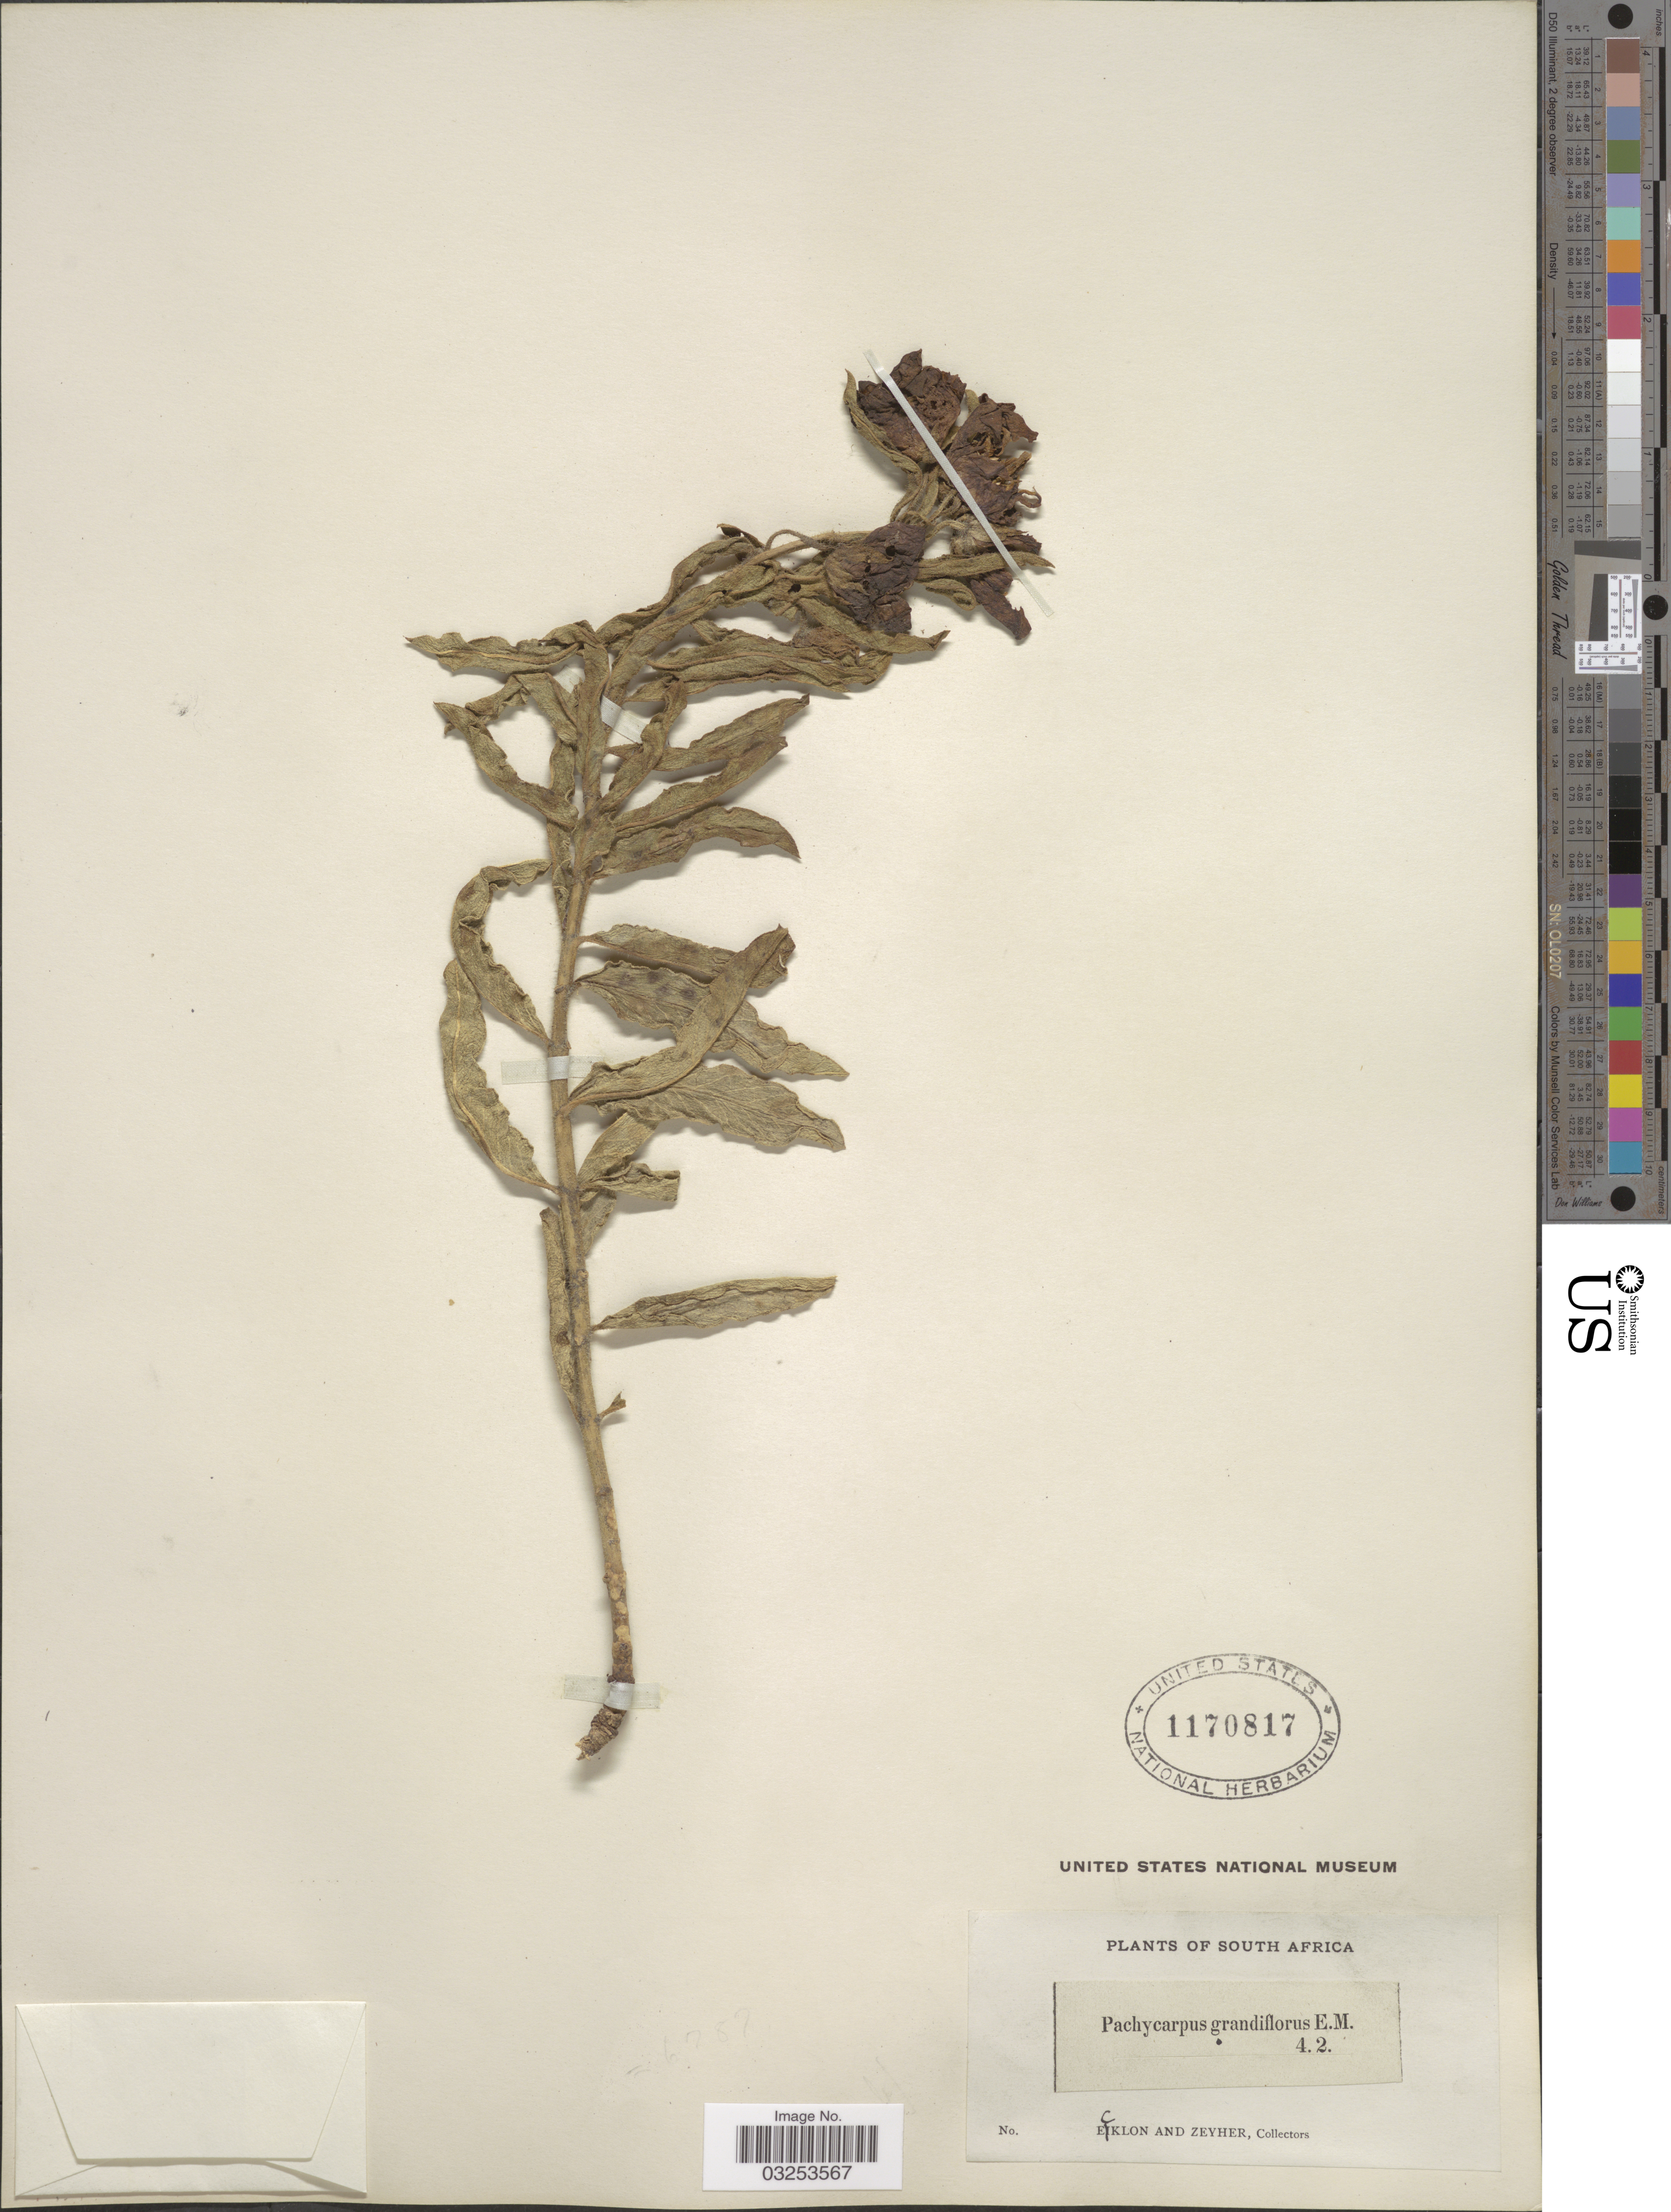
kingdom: Plantae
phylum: Tracheophyta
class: Magnoliopsida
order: Gentianales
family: Apocynaceae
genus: Pachycarpus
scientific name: Pachycarpus grandiflorus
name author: (L. f.) E. Mey.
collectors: -. Ecklon & -. Zeyher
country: South Africa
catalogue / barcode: US 1170817